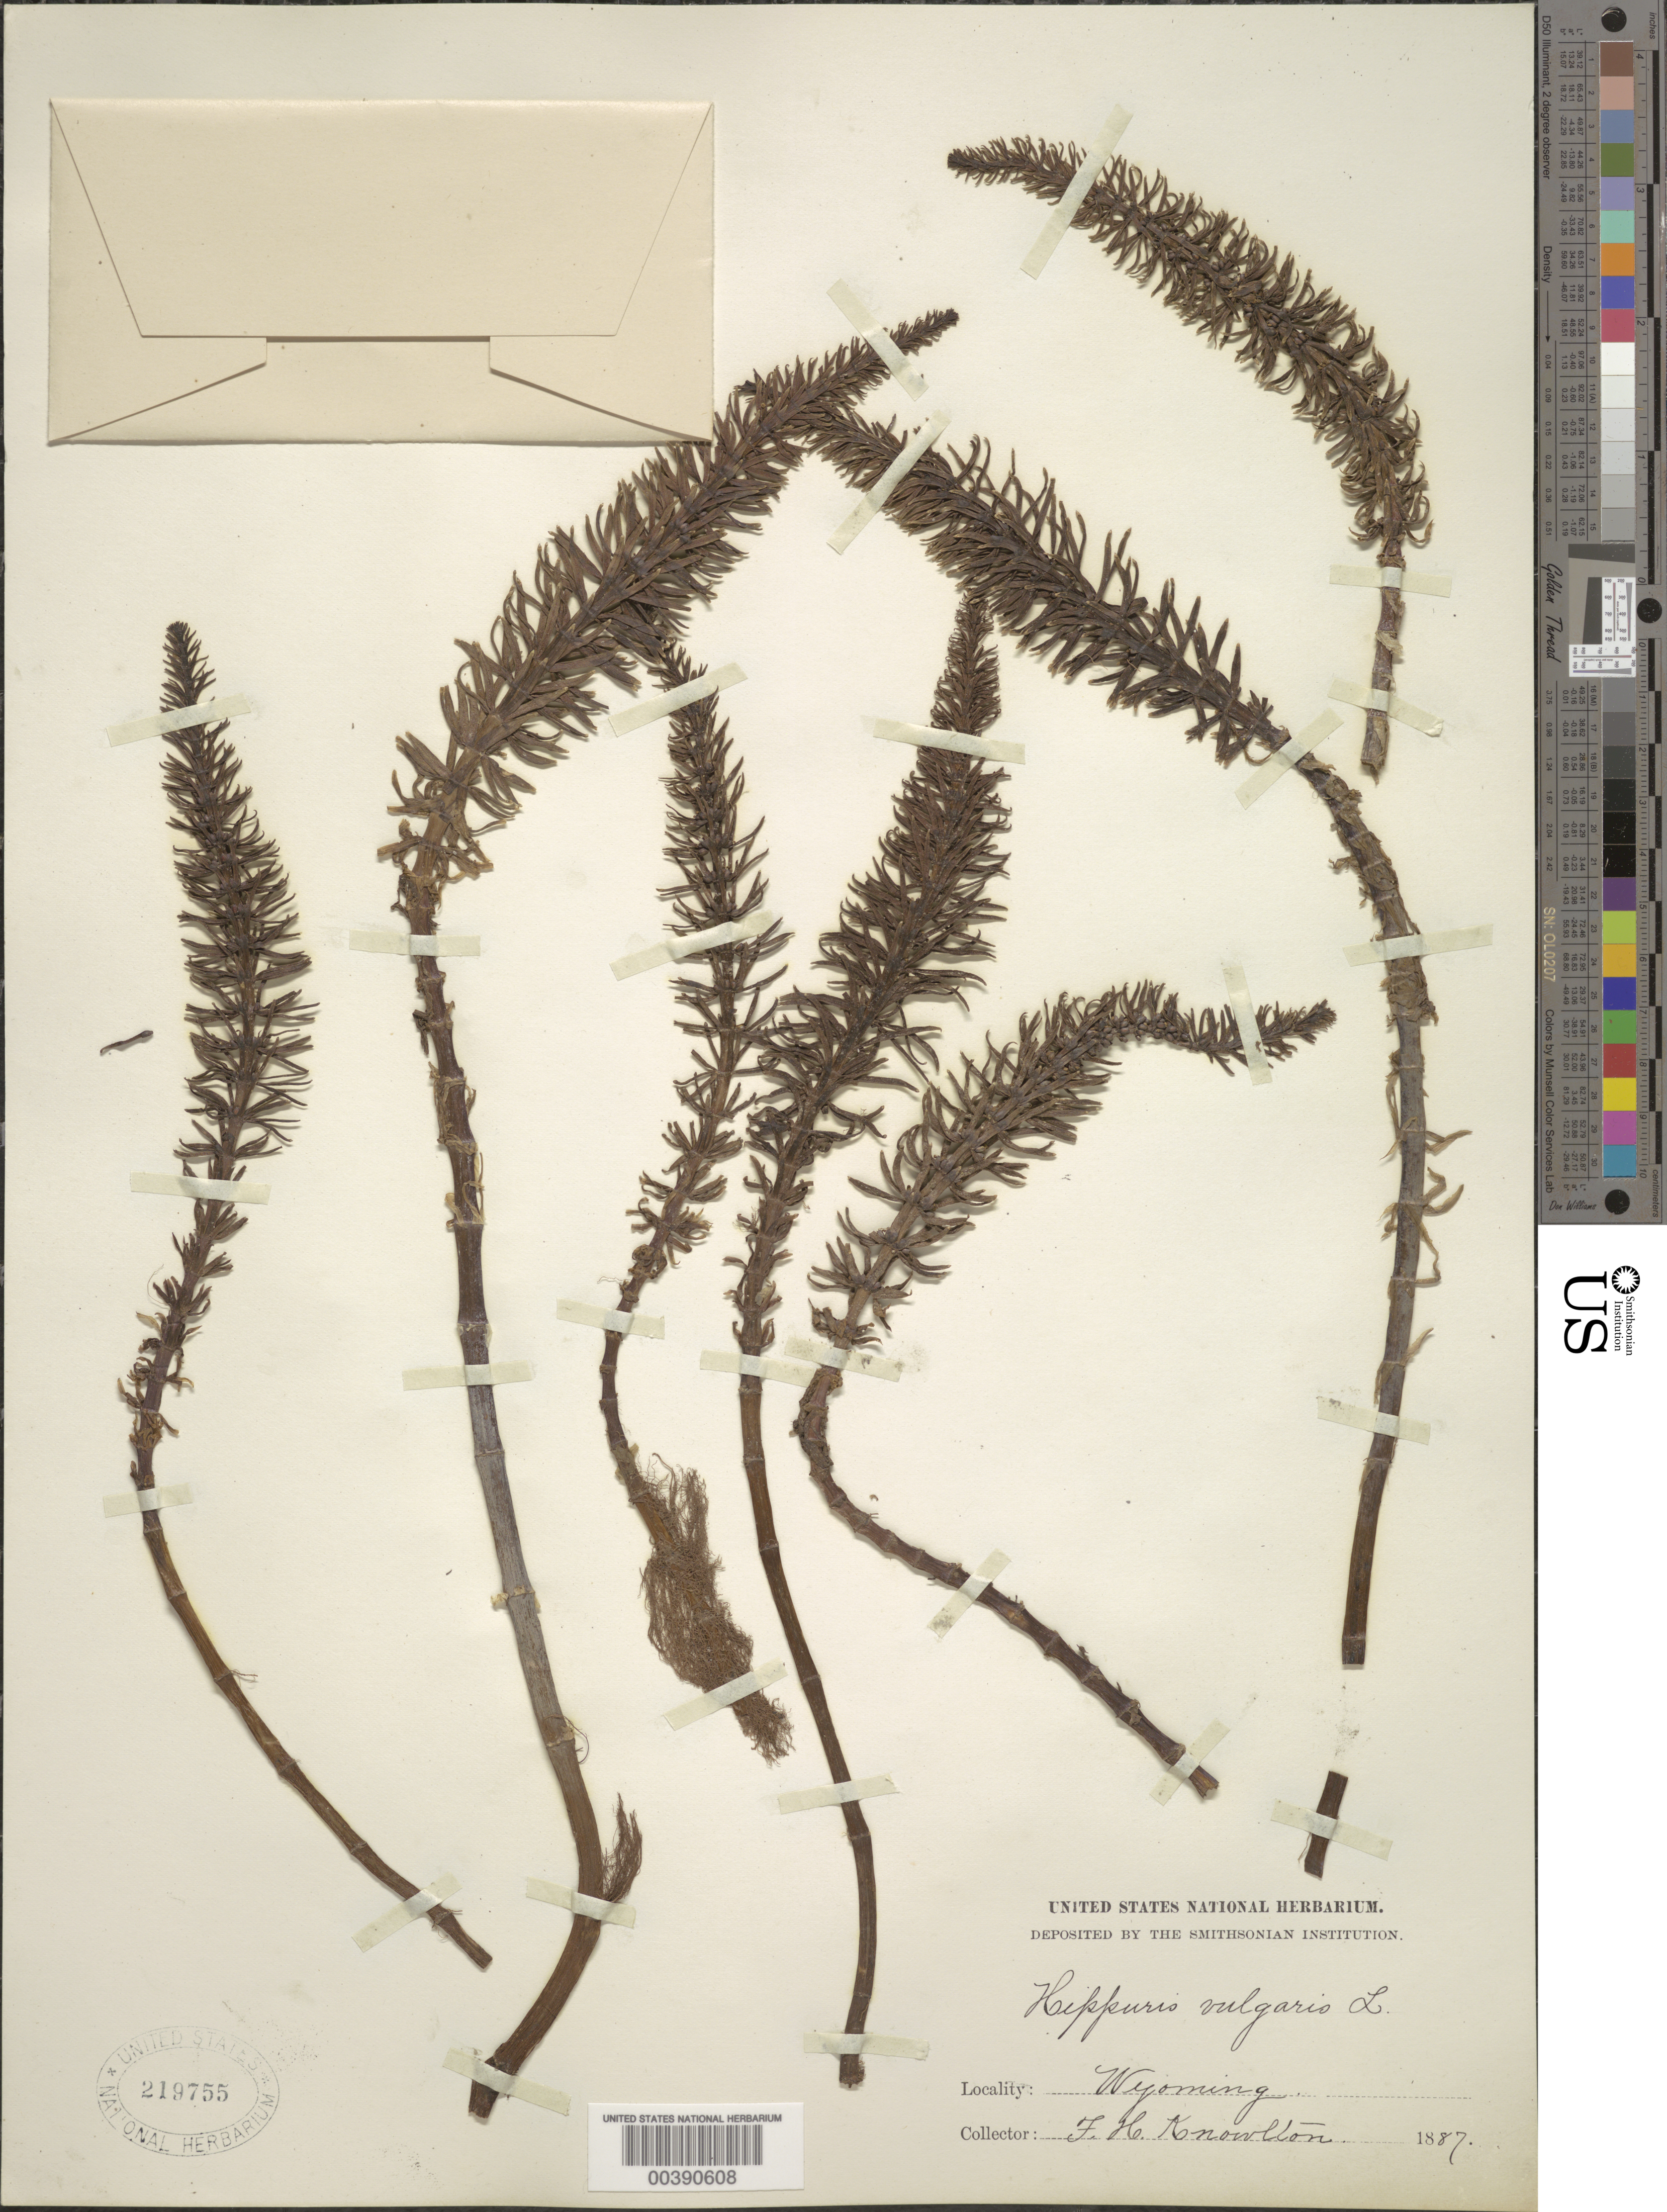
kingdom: Plantae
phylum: Tracheophyta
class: Magnoliopsida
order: Lamiales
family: Plantaginaceae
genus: Hippuris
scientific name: Hippuris vulgaris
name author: L.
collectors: F. H. Knowlton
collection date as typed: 1887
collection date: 1887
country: United States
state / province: Wyoming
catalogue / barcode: US 219755